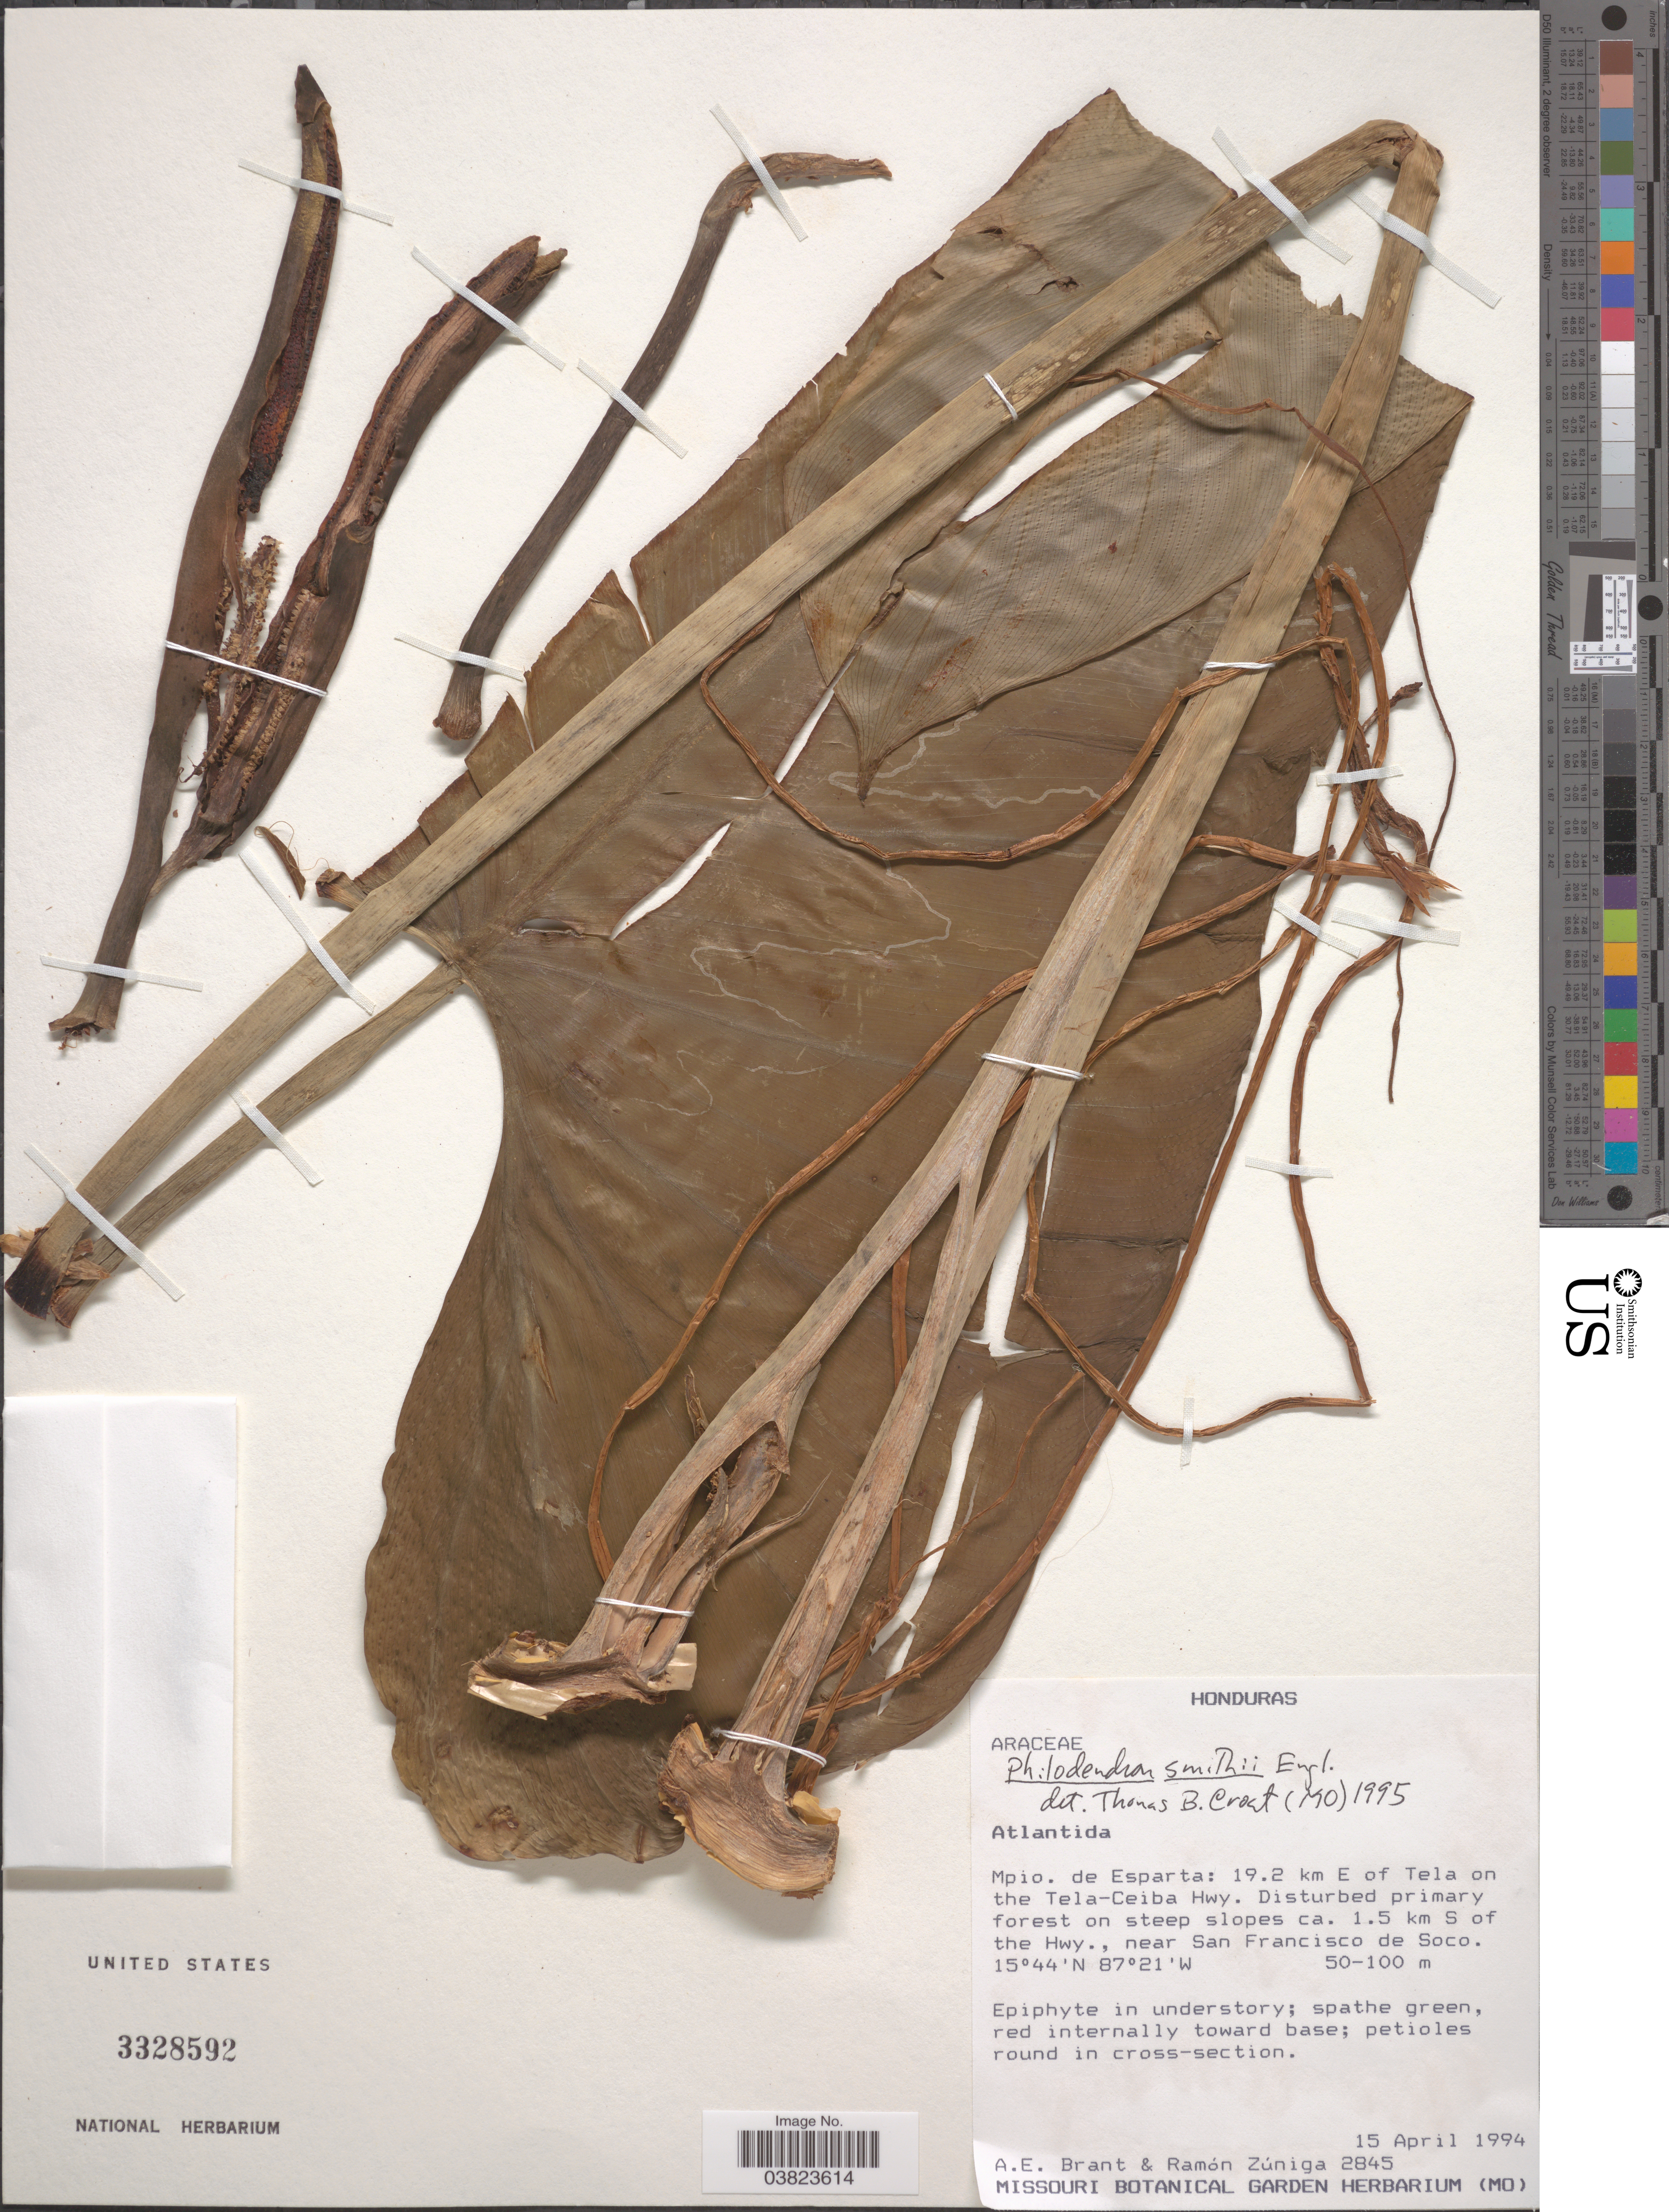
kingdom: Plantae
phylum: Tracheophyta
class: Liliopsida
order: Alismatales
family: Araceae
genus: Philodendron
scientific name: Philodendron smithii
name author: Engl.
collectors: A. Brant & R. Zuniga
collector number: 2845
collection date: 1994-04-15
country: Honduras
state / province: Atlantida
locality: Mpio. de Esparta: 19.2 km E of Tela on the Tela-Ceiba Hwy. Disturbed primary forest on steep slopes ca. 1.5 km S of the Hwy., near San Francisco de Soco.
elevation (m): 50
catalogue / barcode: US 3328592